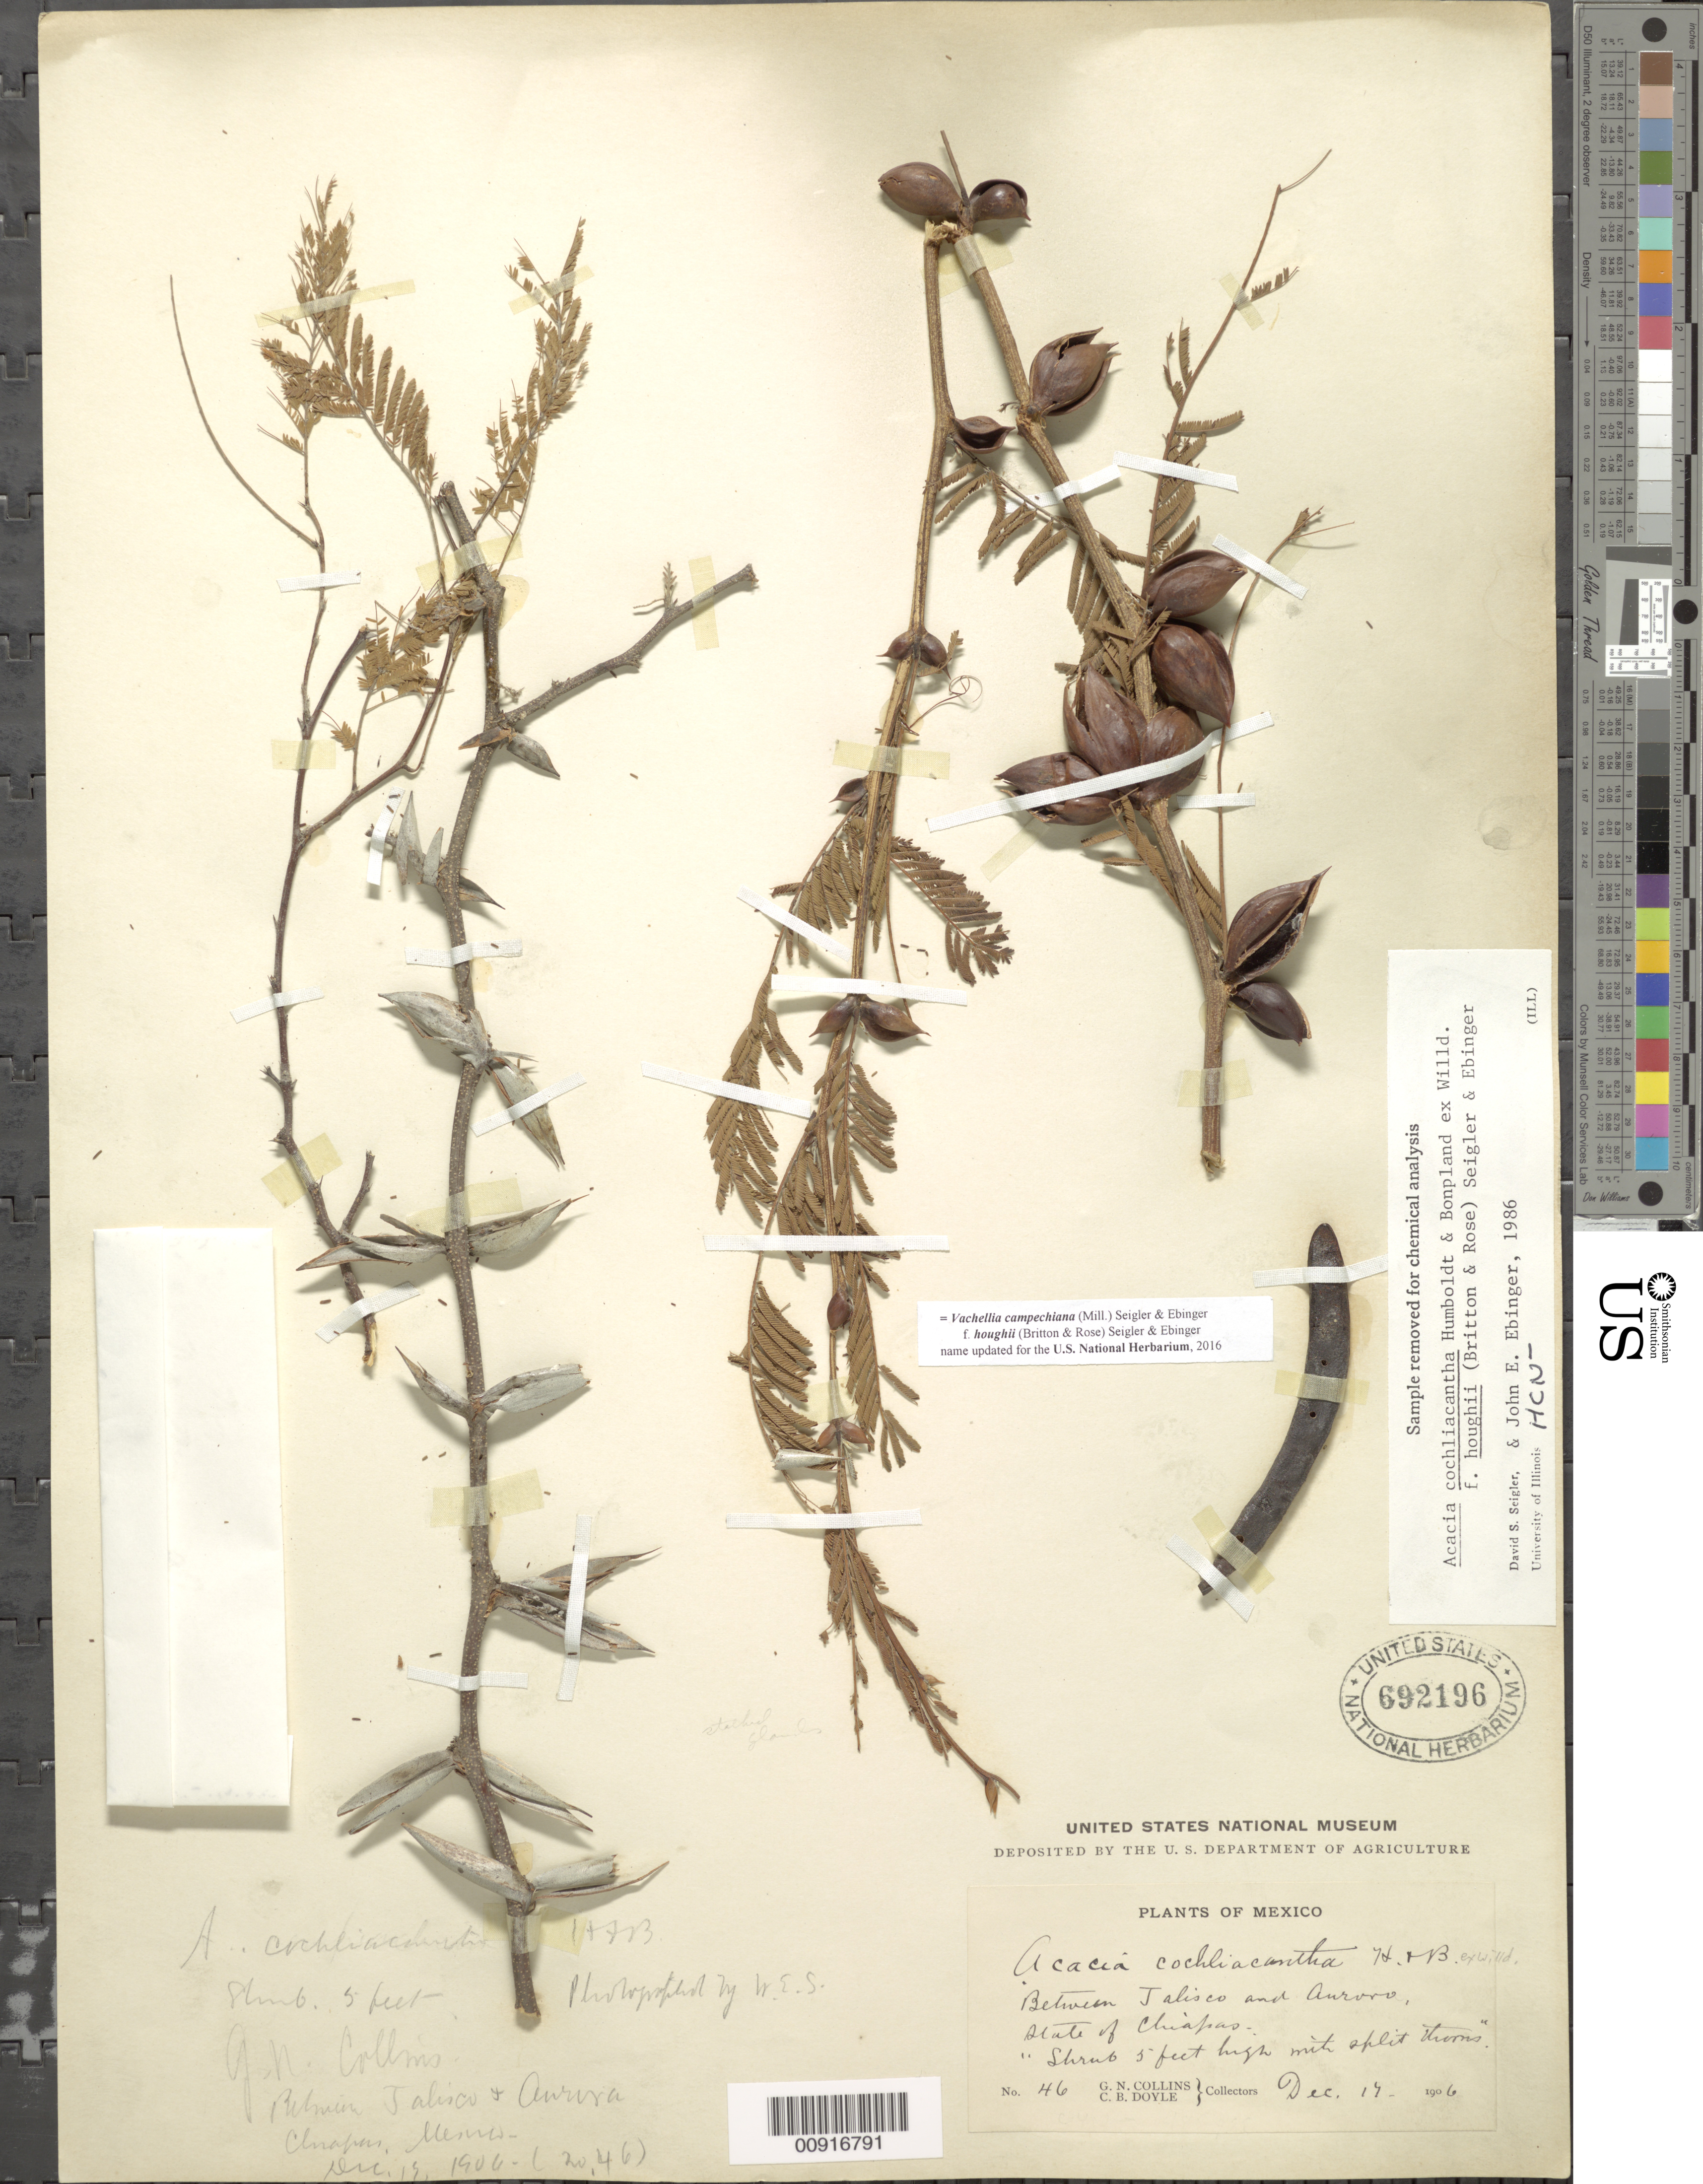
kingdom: Plantae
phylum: Tracheophyta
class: Magnoliopsida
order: Fabales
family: Fabaceae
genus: Vachellia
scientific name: Vachellia chiapensis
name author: (Saff.) Seigler & Ebinger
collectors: G. N. Collins & C. Doyle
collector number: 46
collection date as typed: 17 Dec 1906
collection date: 1906-12-17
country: Mexico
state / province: Chiapas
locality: Between Jalisco and Aurora, State of Chiapas.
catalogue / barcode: US 692196